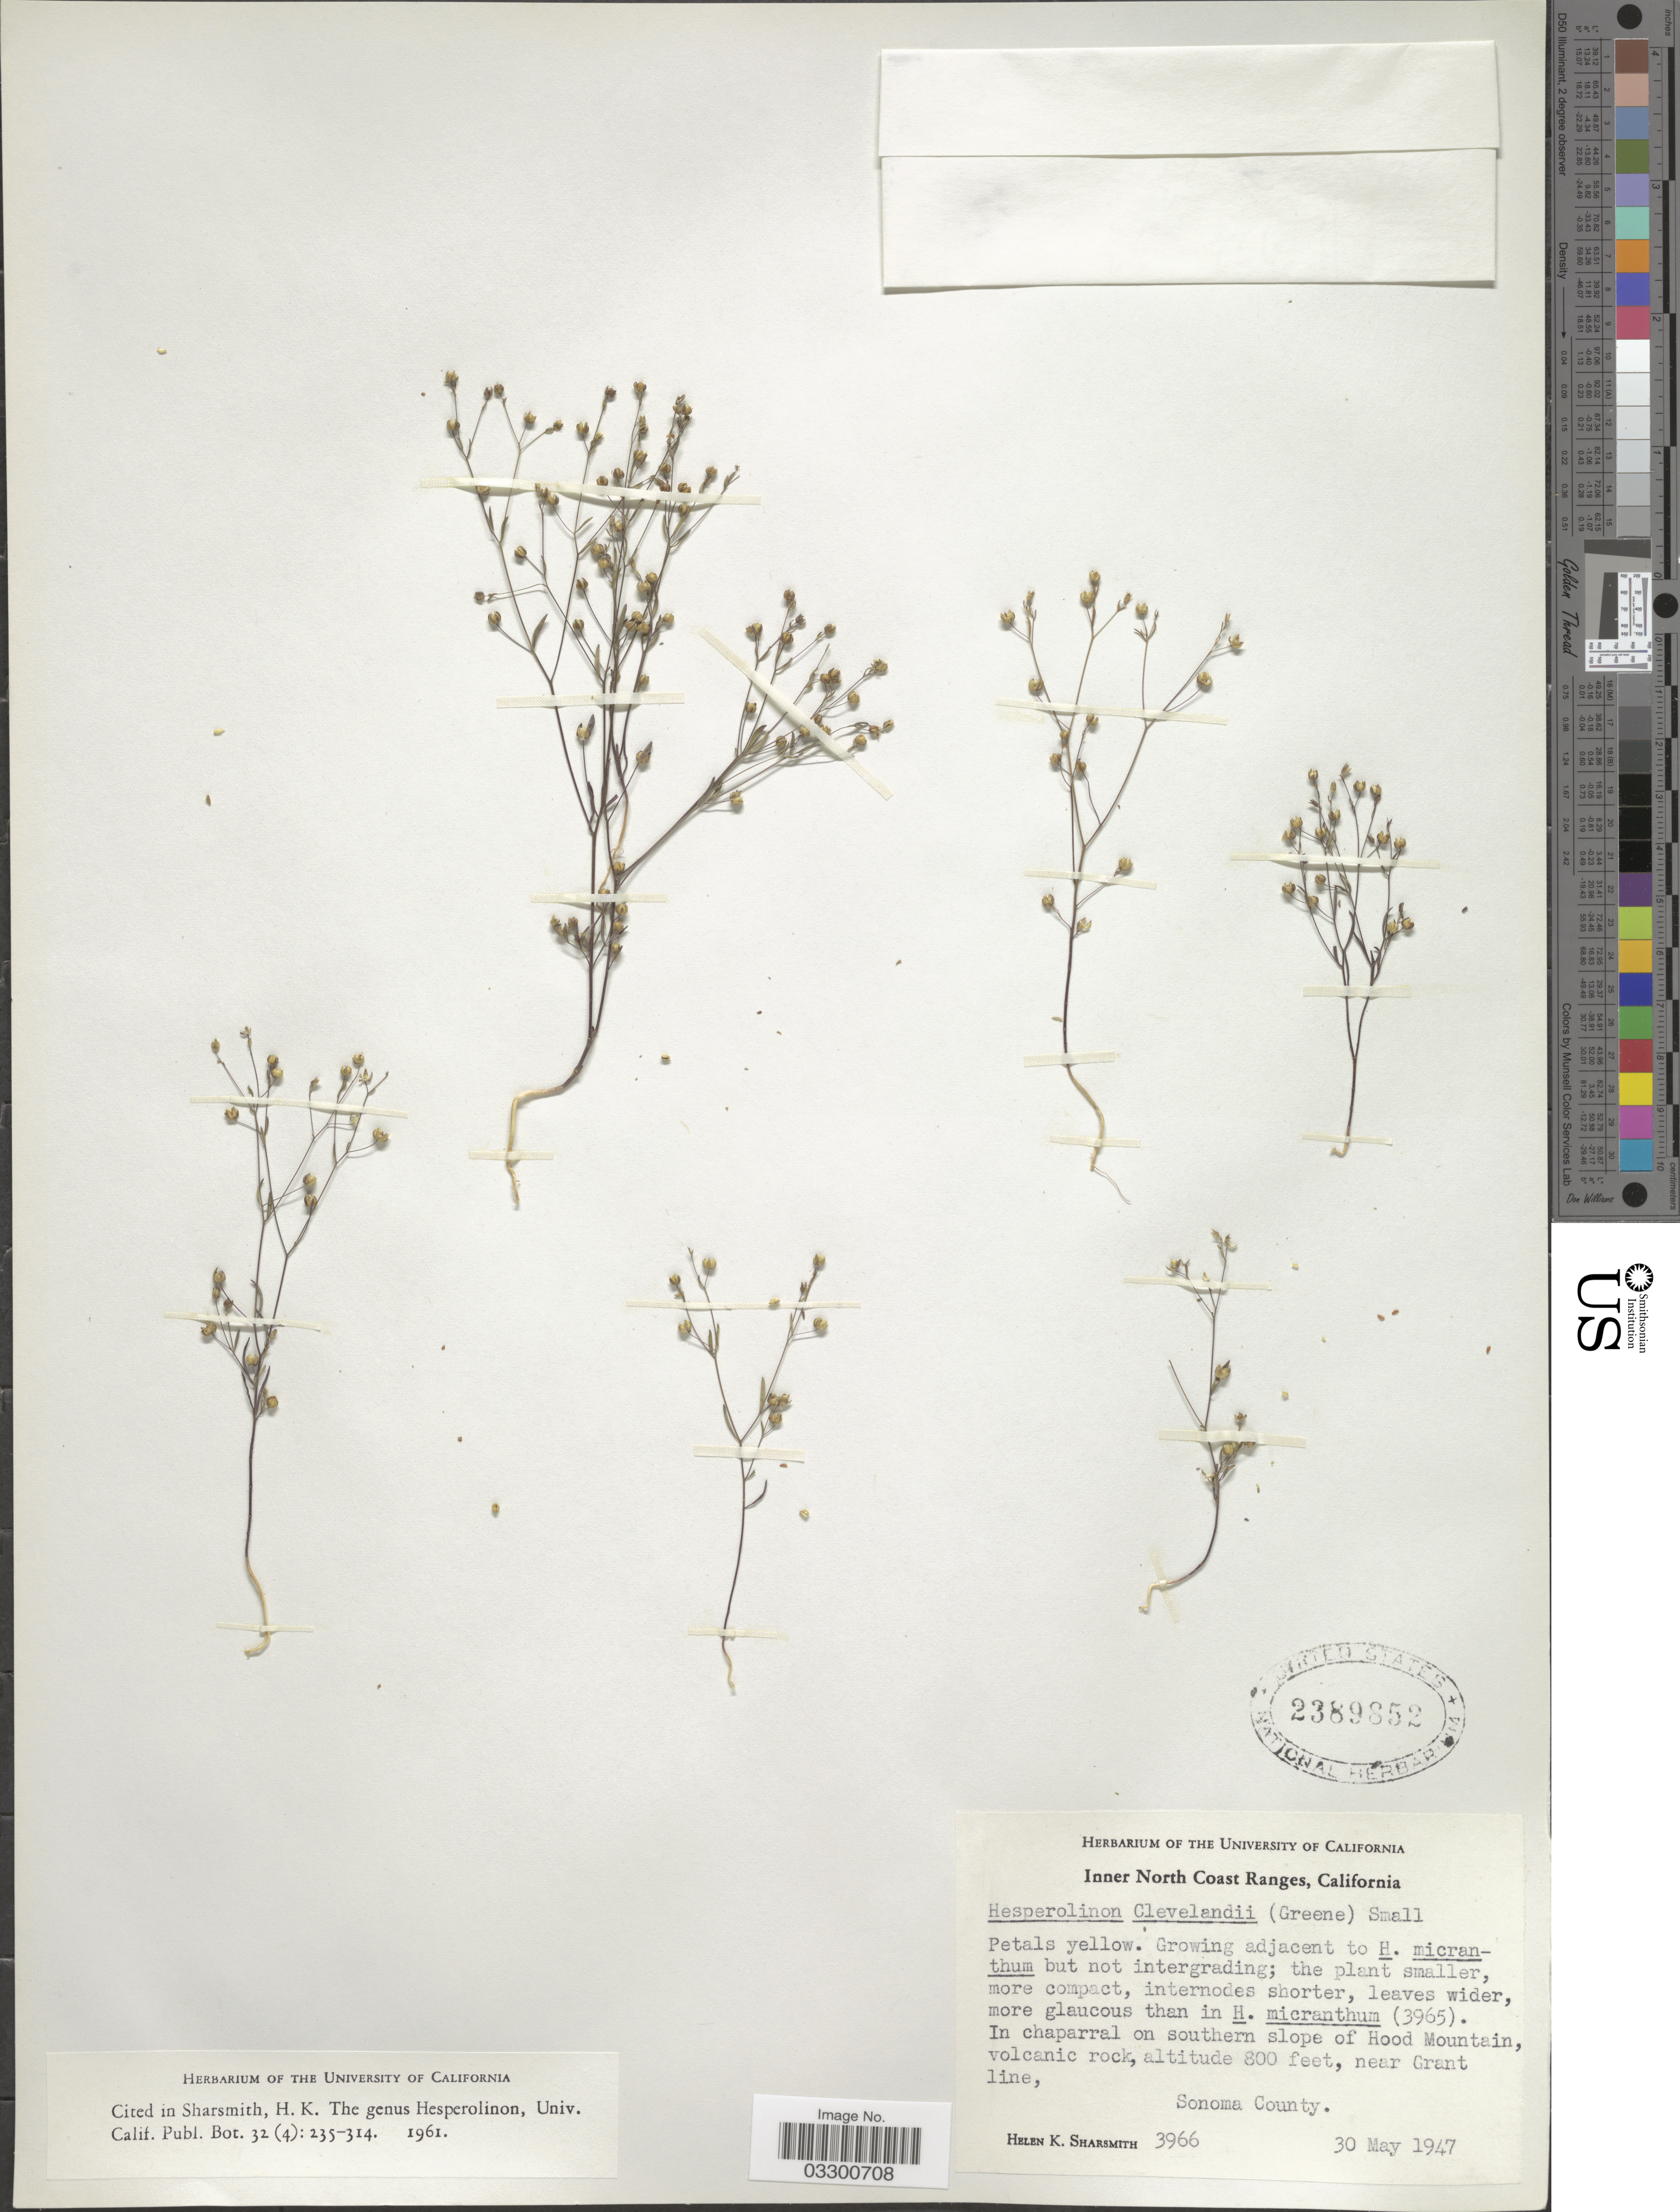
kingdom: Plantae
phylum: Tracheophyta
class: Magnoliopsida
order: Malpighiales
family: Linaceae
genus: Linum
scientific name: Linum clevelandii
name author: Greene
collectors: H. Sharsmith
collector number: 3966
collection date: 1947-05-30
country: United States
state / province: California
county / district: Sonoma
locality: Inner North Coast Ranges. In chaparral on southern slope of Hood Mountain, near Grant line, Sonoma County.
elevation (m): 244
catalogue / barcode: US 2389852